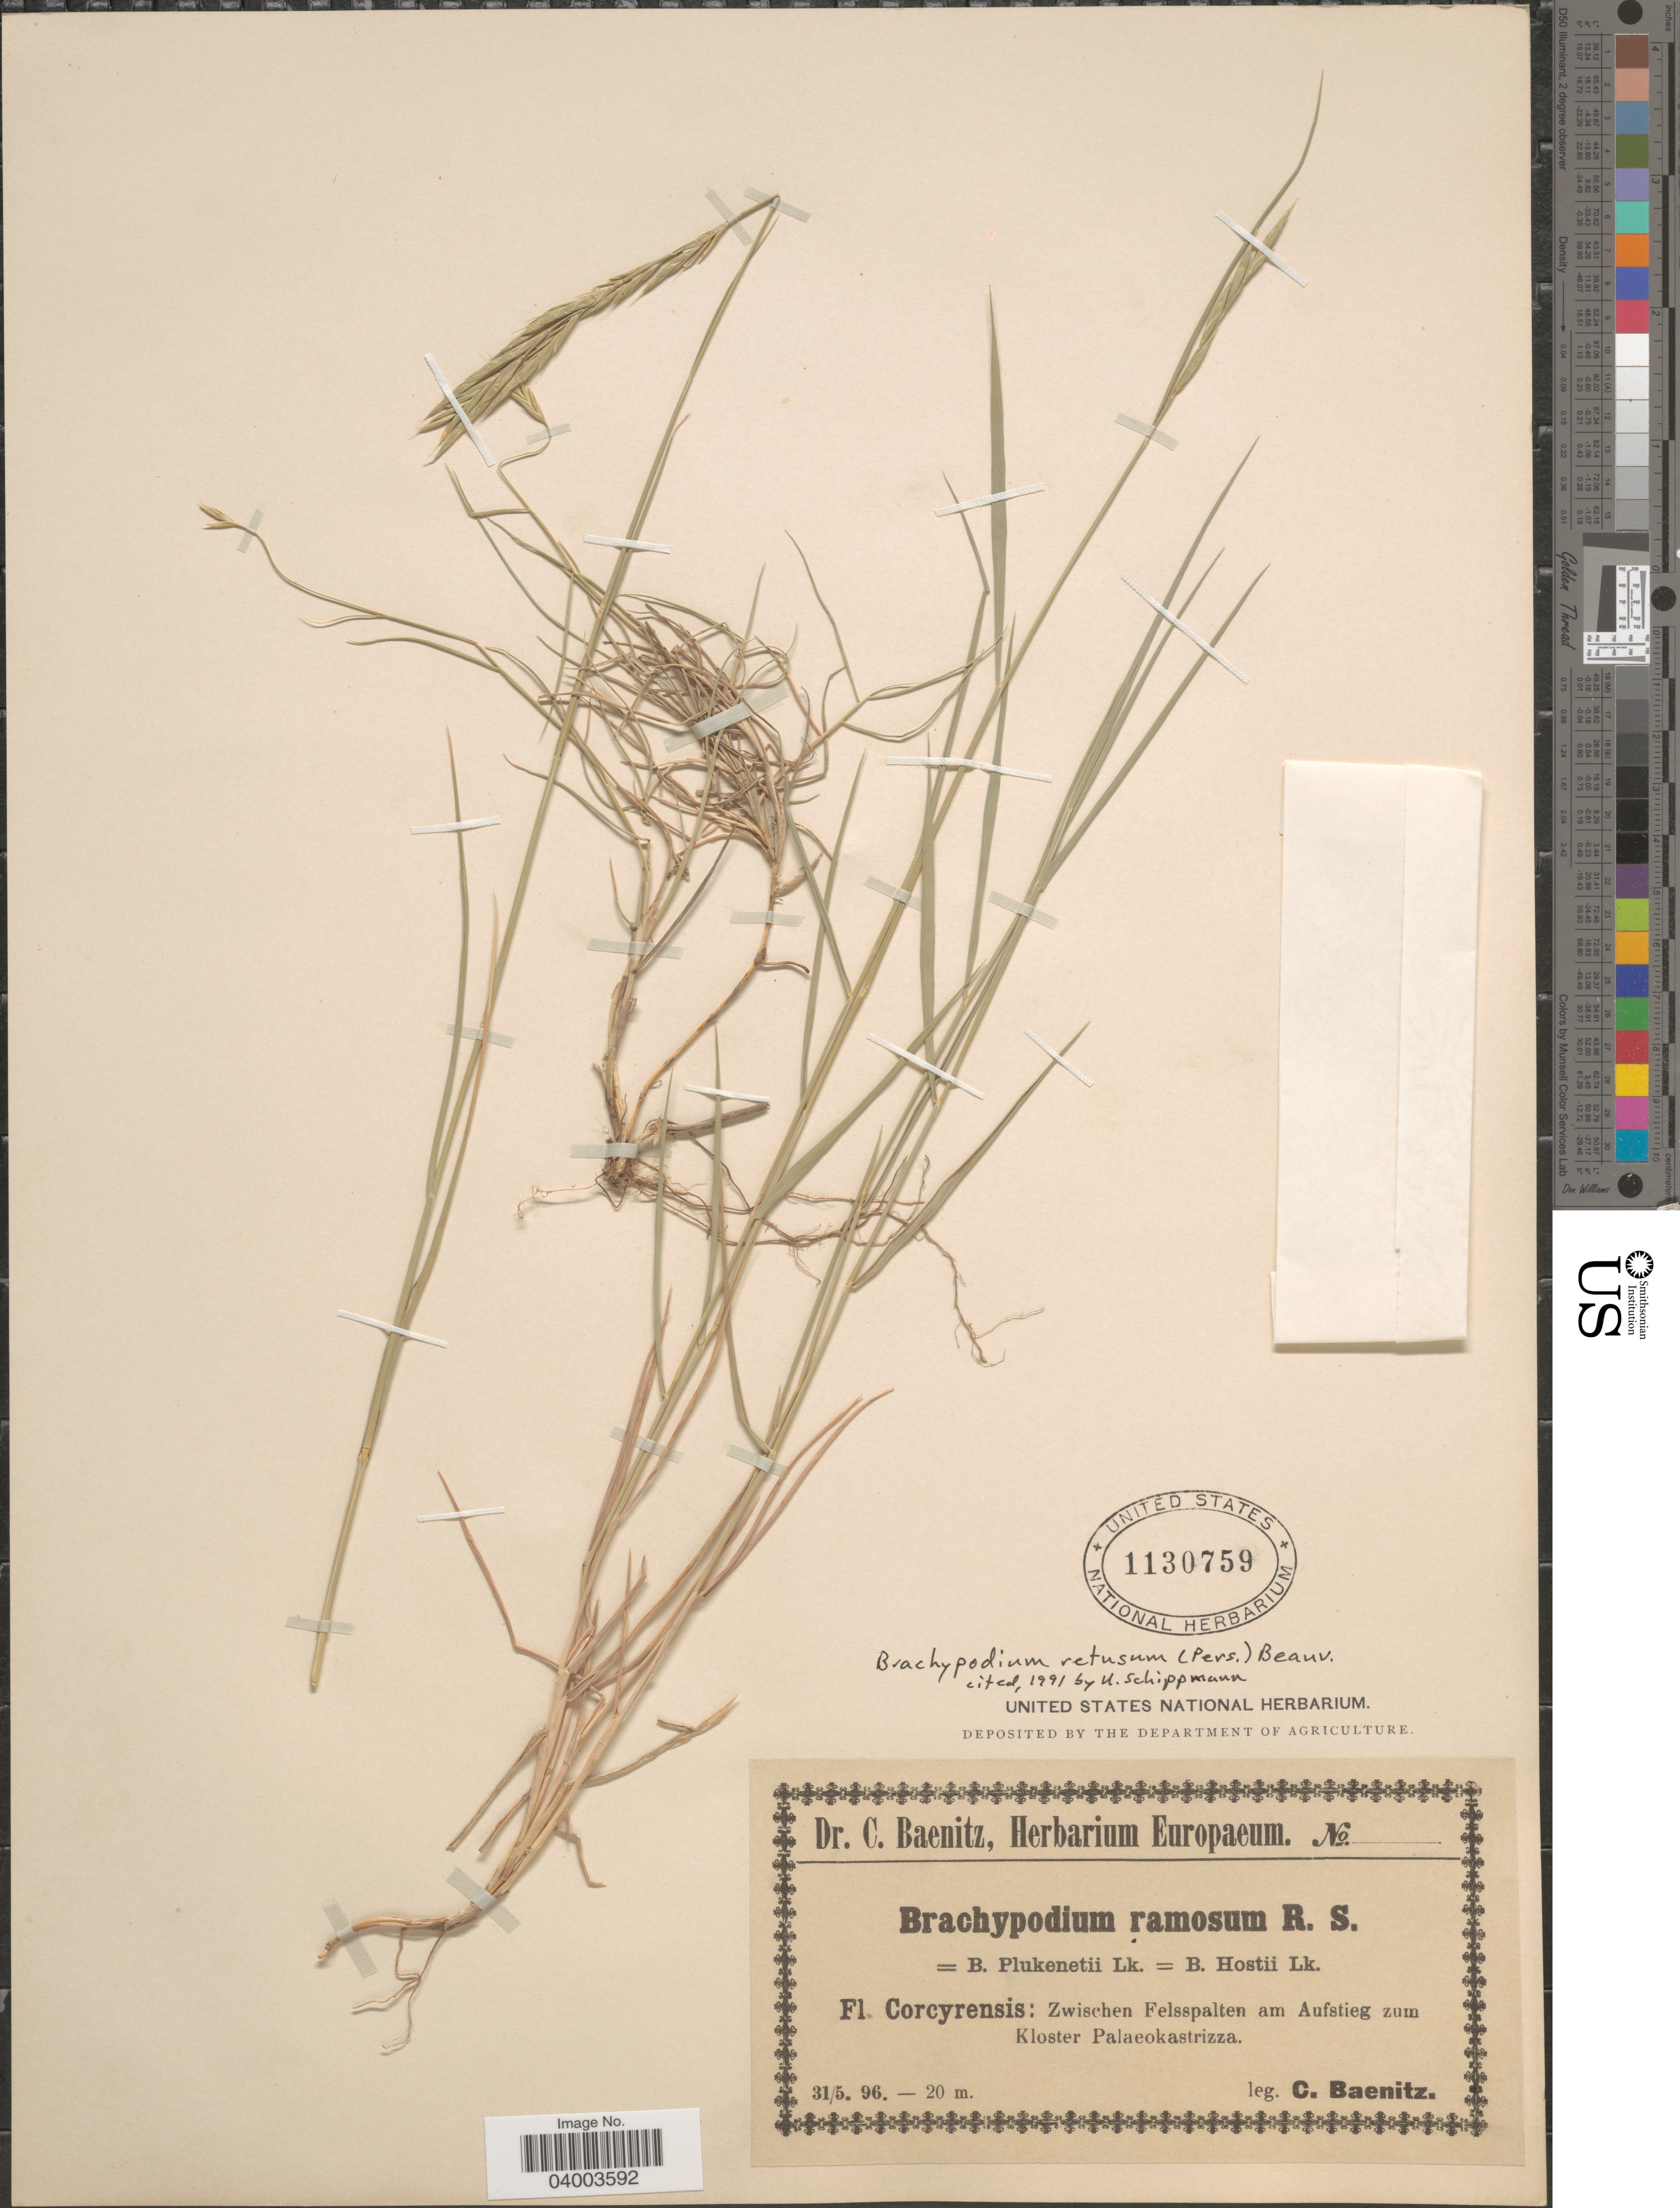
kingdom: Plantae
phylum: Tracheophyta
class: Liliopsida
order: Poales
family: Poaceae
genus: Brachypodium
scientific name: Brachypodium retusum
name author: (Pers.) P. Beauv.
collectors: C. G. Baenitz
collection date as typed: Transcribed d/m/y: 31/5/96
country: Greece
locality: Corcyrensis: Zwischen Felsspalten am Aufstieg zum Kloster Palaeokastrizza.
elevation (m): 20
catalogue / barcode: US 1130759